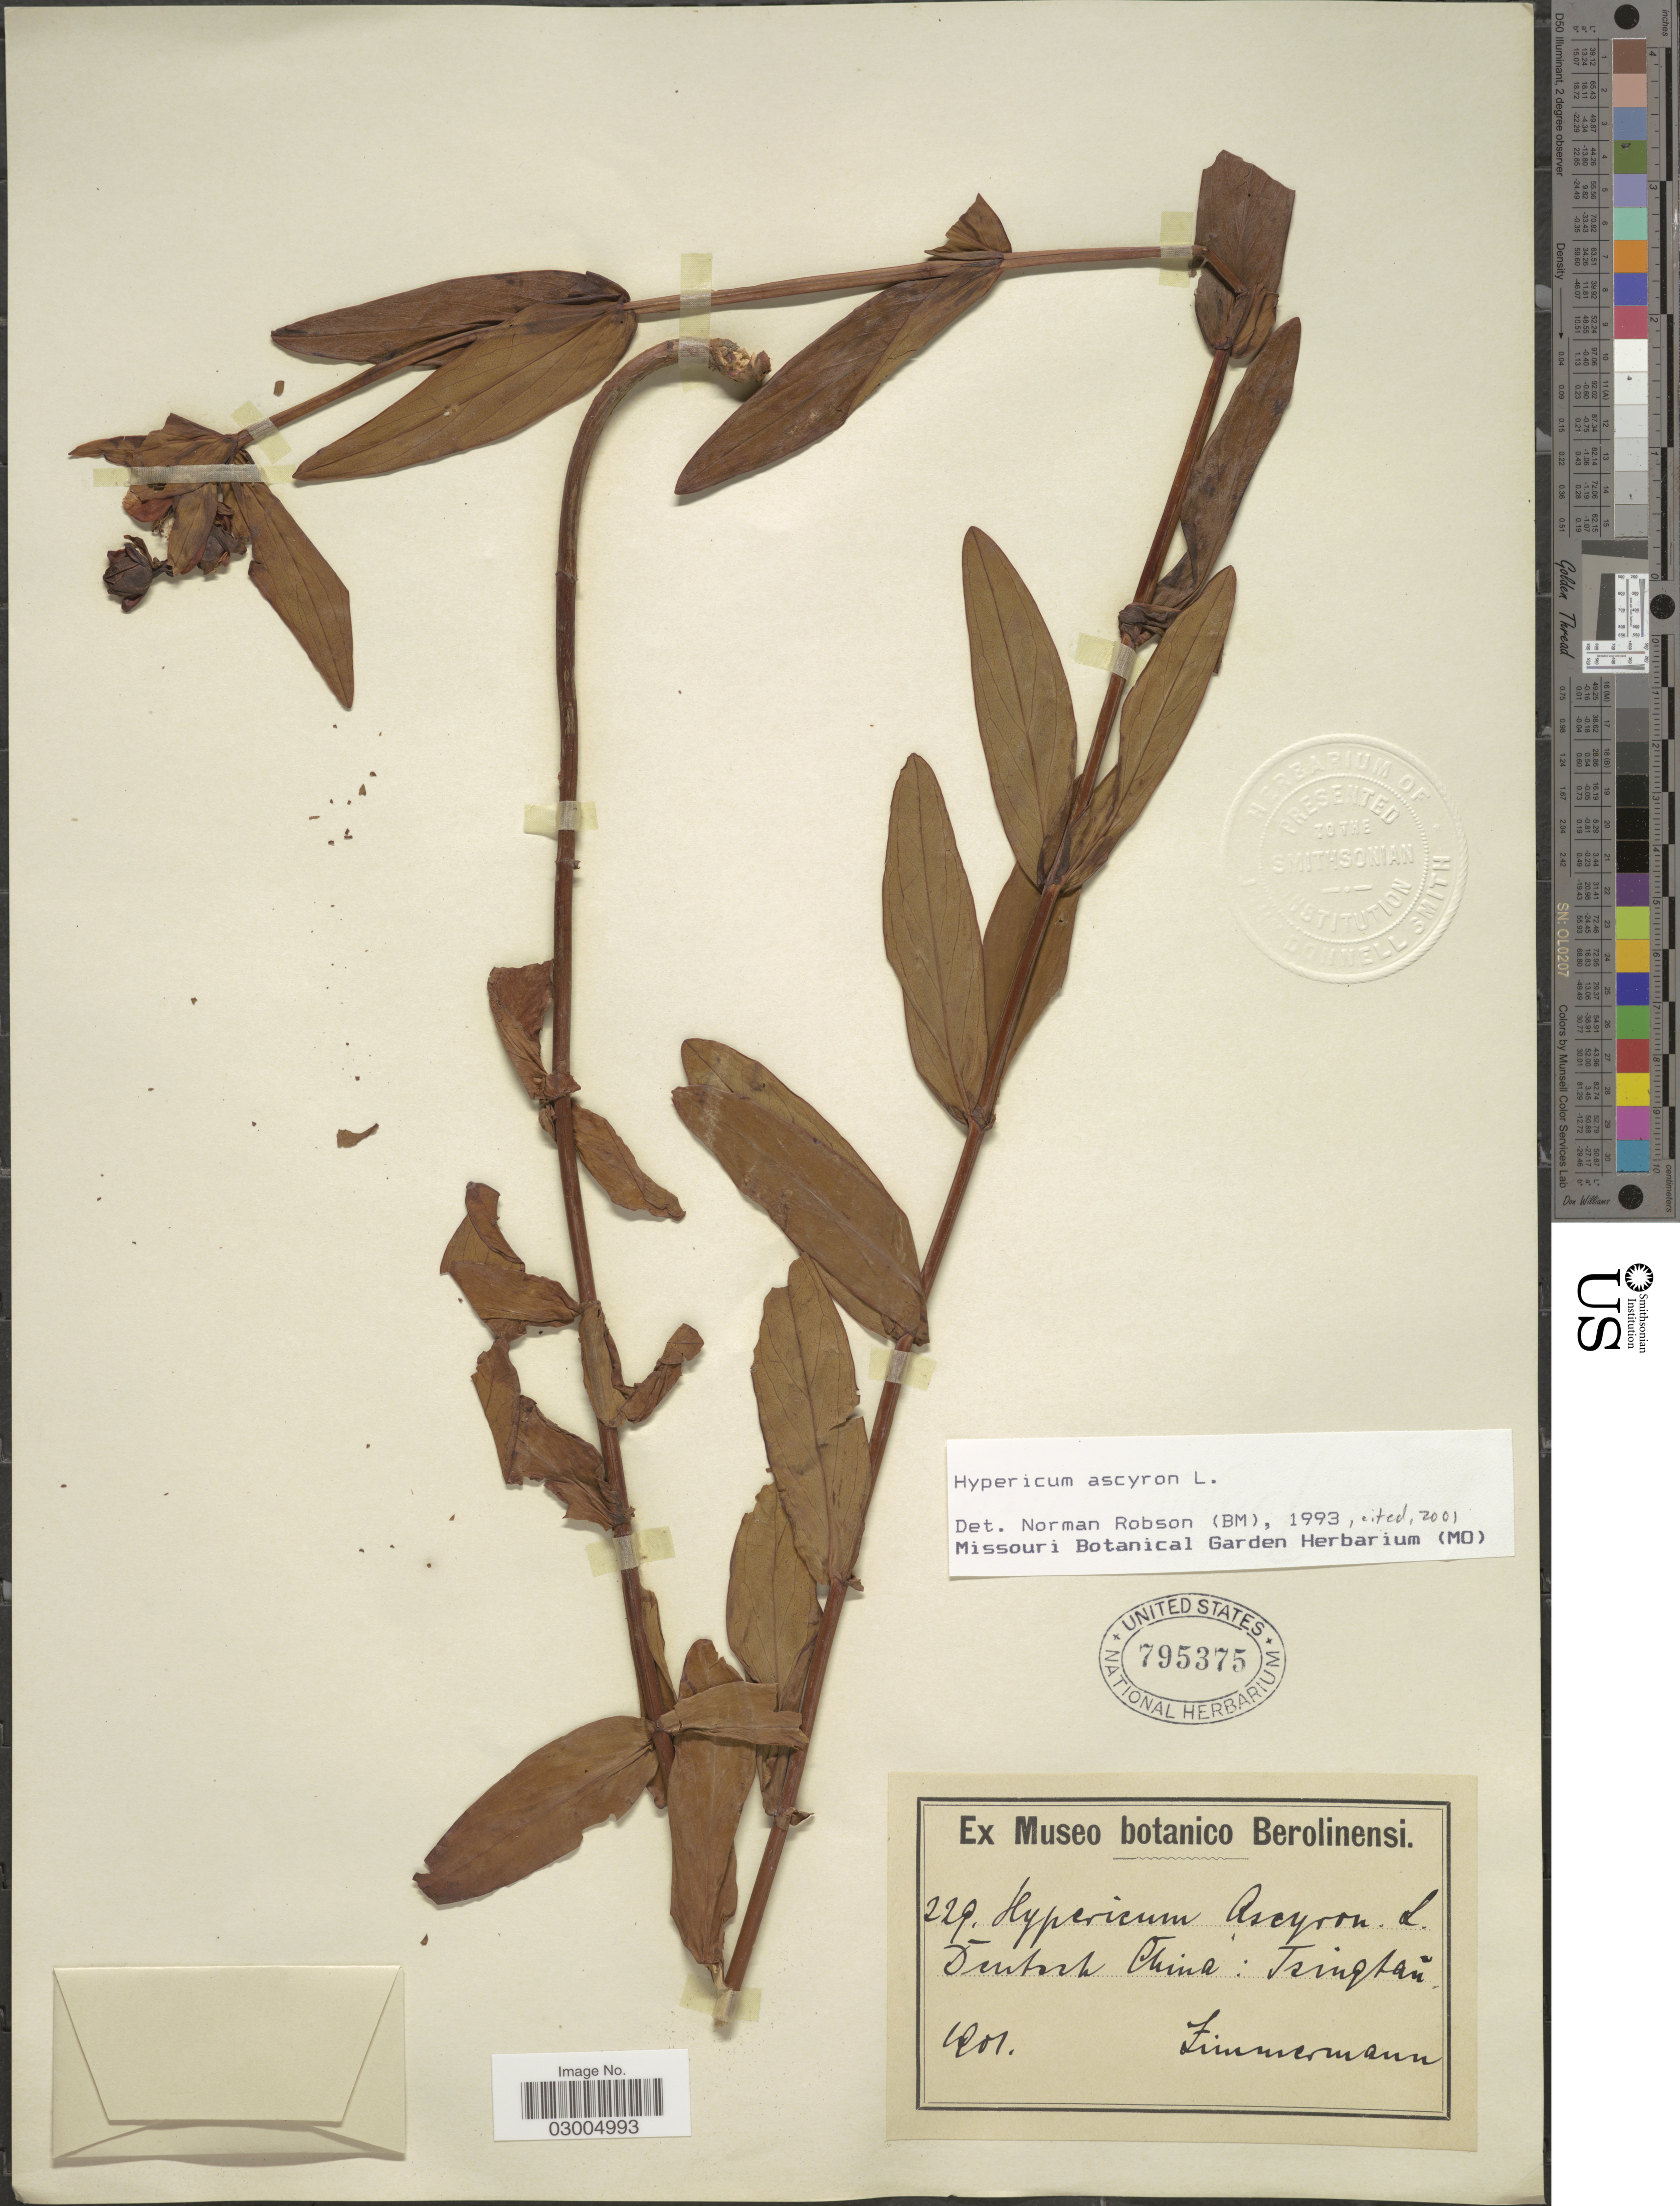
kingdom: Plantae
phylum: Tracheophyta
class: Magnoliopsida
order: Malpighiales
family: Hypericaceae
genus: Hypericum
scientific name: Hypericum ascyron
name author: L.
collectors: -. Zimmermann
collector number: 229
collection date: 1901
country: China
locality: Central China: Tsingtau.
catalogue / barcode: US 795375